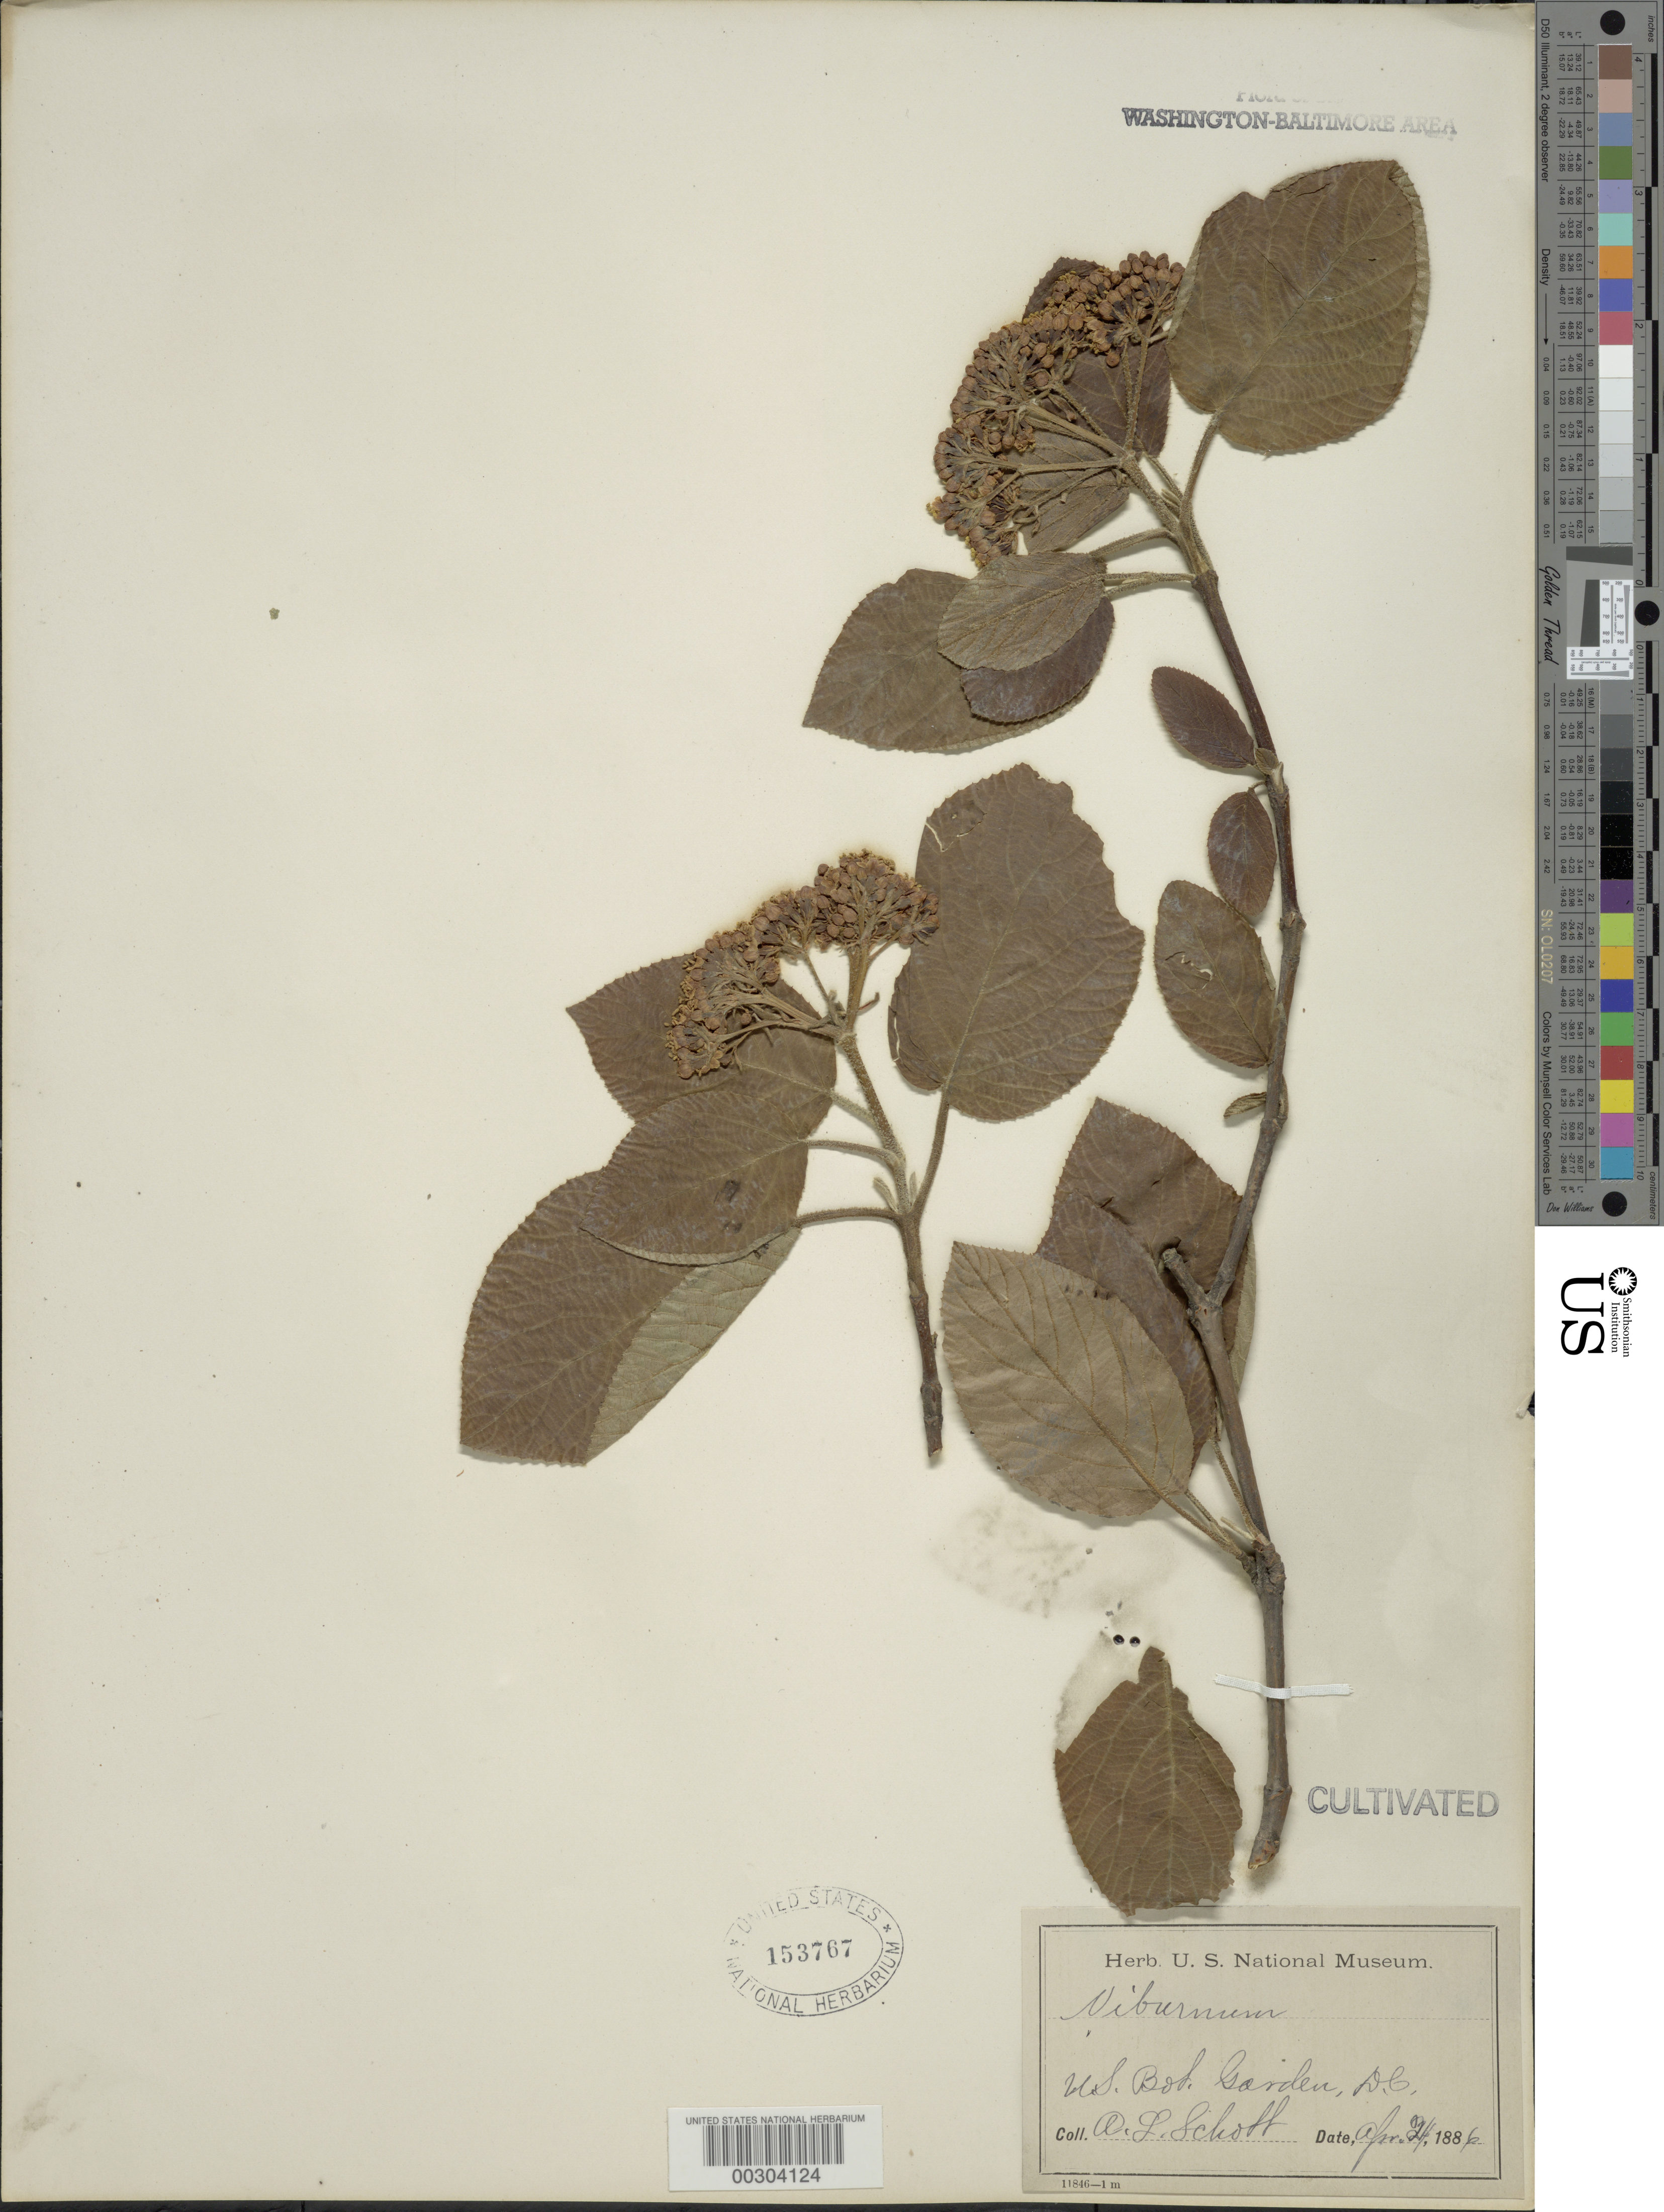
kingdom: Plantae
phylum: Tracheophyta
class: Magnoliopsida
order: Dipsacales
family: Viburnaceae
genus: Viburnum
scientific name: Viburnum sp.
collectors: A. L. Schott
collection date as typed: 21 Apr 1886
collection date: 1886-04-21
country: United States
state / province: District of Columbia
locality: Botanical gardens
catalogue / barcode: US 153767